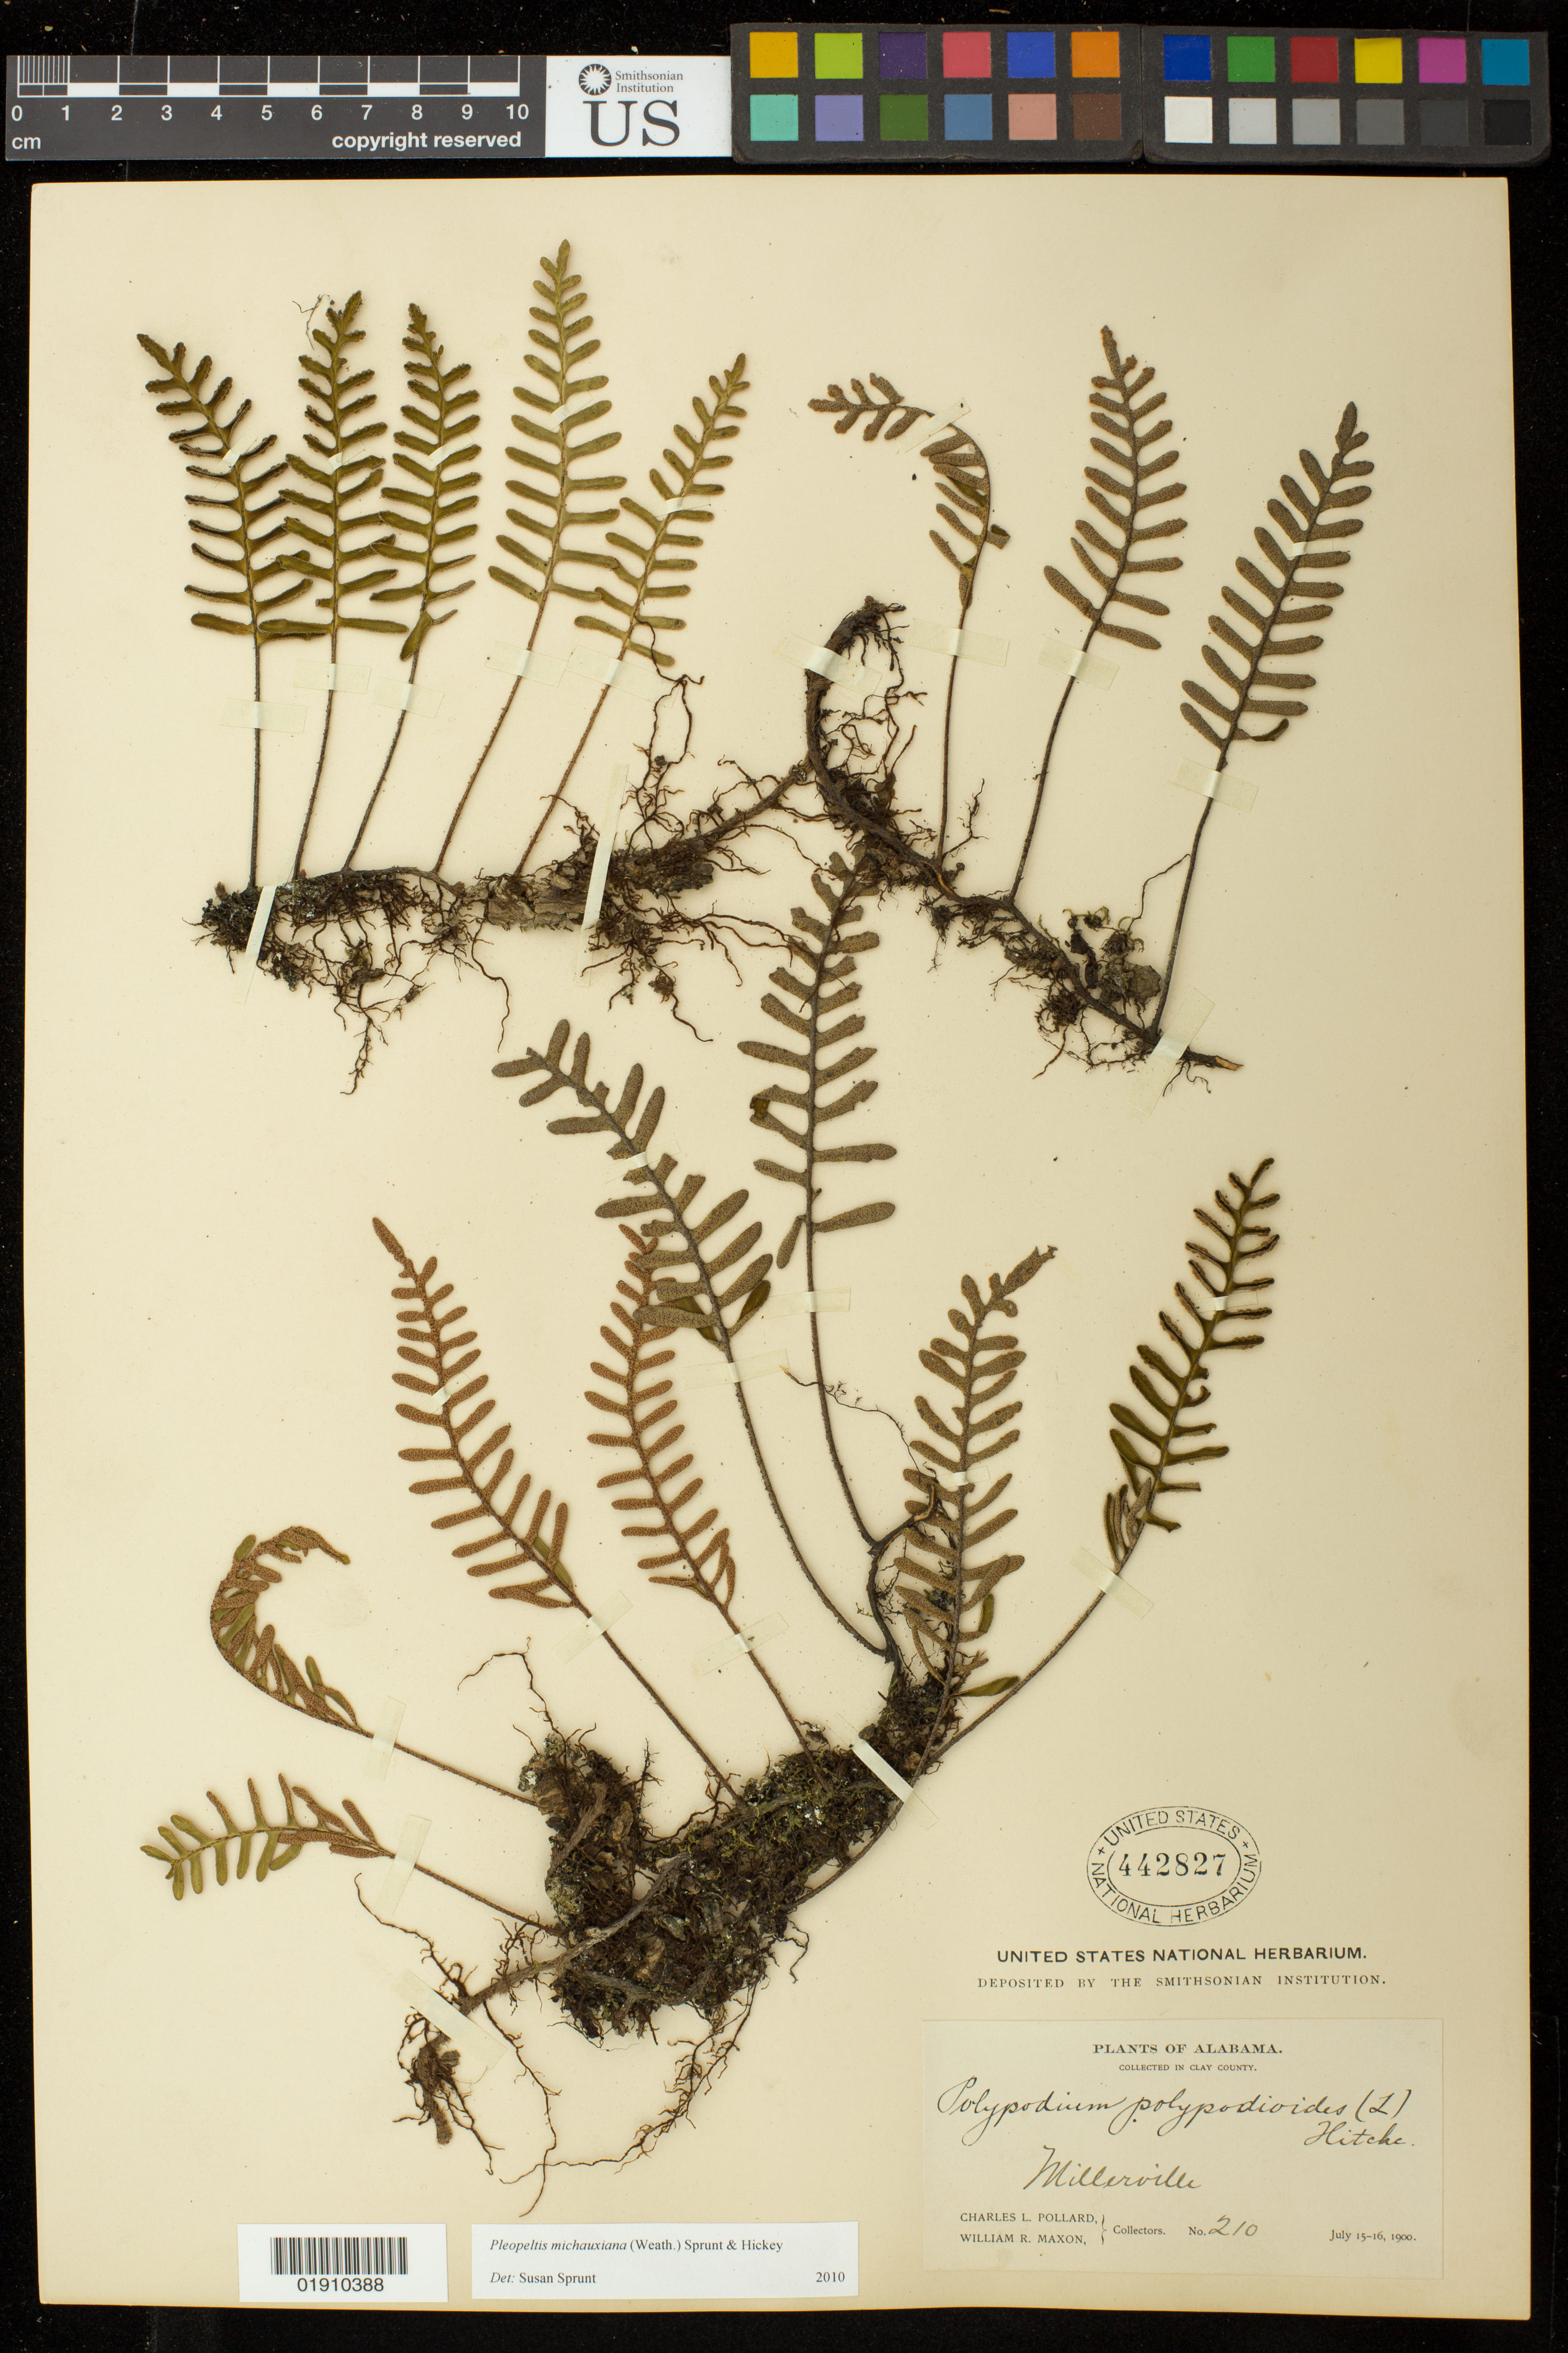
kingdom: Plantae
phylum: Tracheophyta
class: Polypodiopsida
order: Polypodiales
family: Polypodiaceae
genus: Pleopeltis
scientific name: Pleopeltis michauxiana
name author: (Weath.) Hickey & Sprunt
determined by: Sprunt, S. V.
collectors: C. L. Pollard & W. R. Maxon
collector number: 210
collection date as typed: July 15-16, 1900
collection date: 1900-07-15/1900-07-16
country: United States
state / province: Alabama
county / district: Clay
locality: Alabama, Clay County Millerville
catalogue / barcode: US 442827